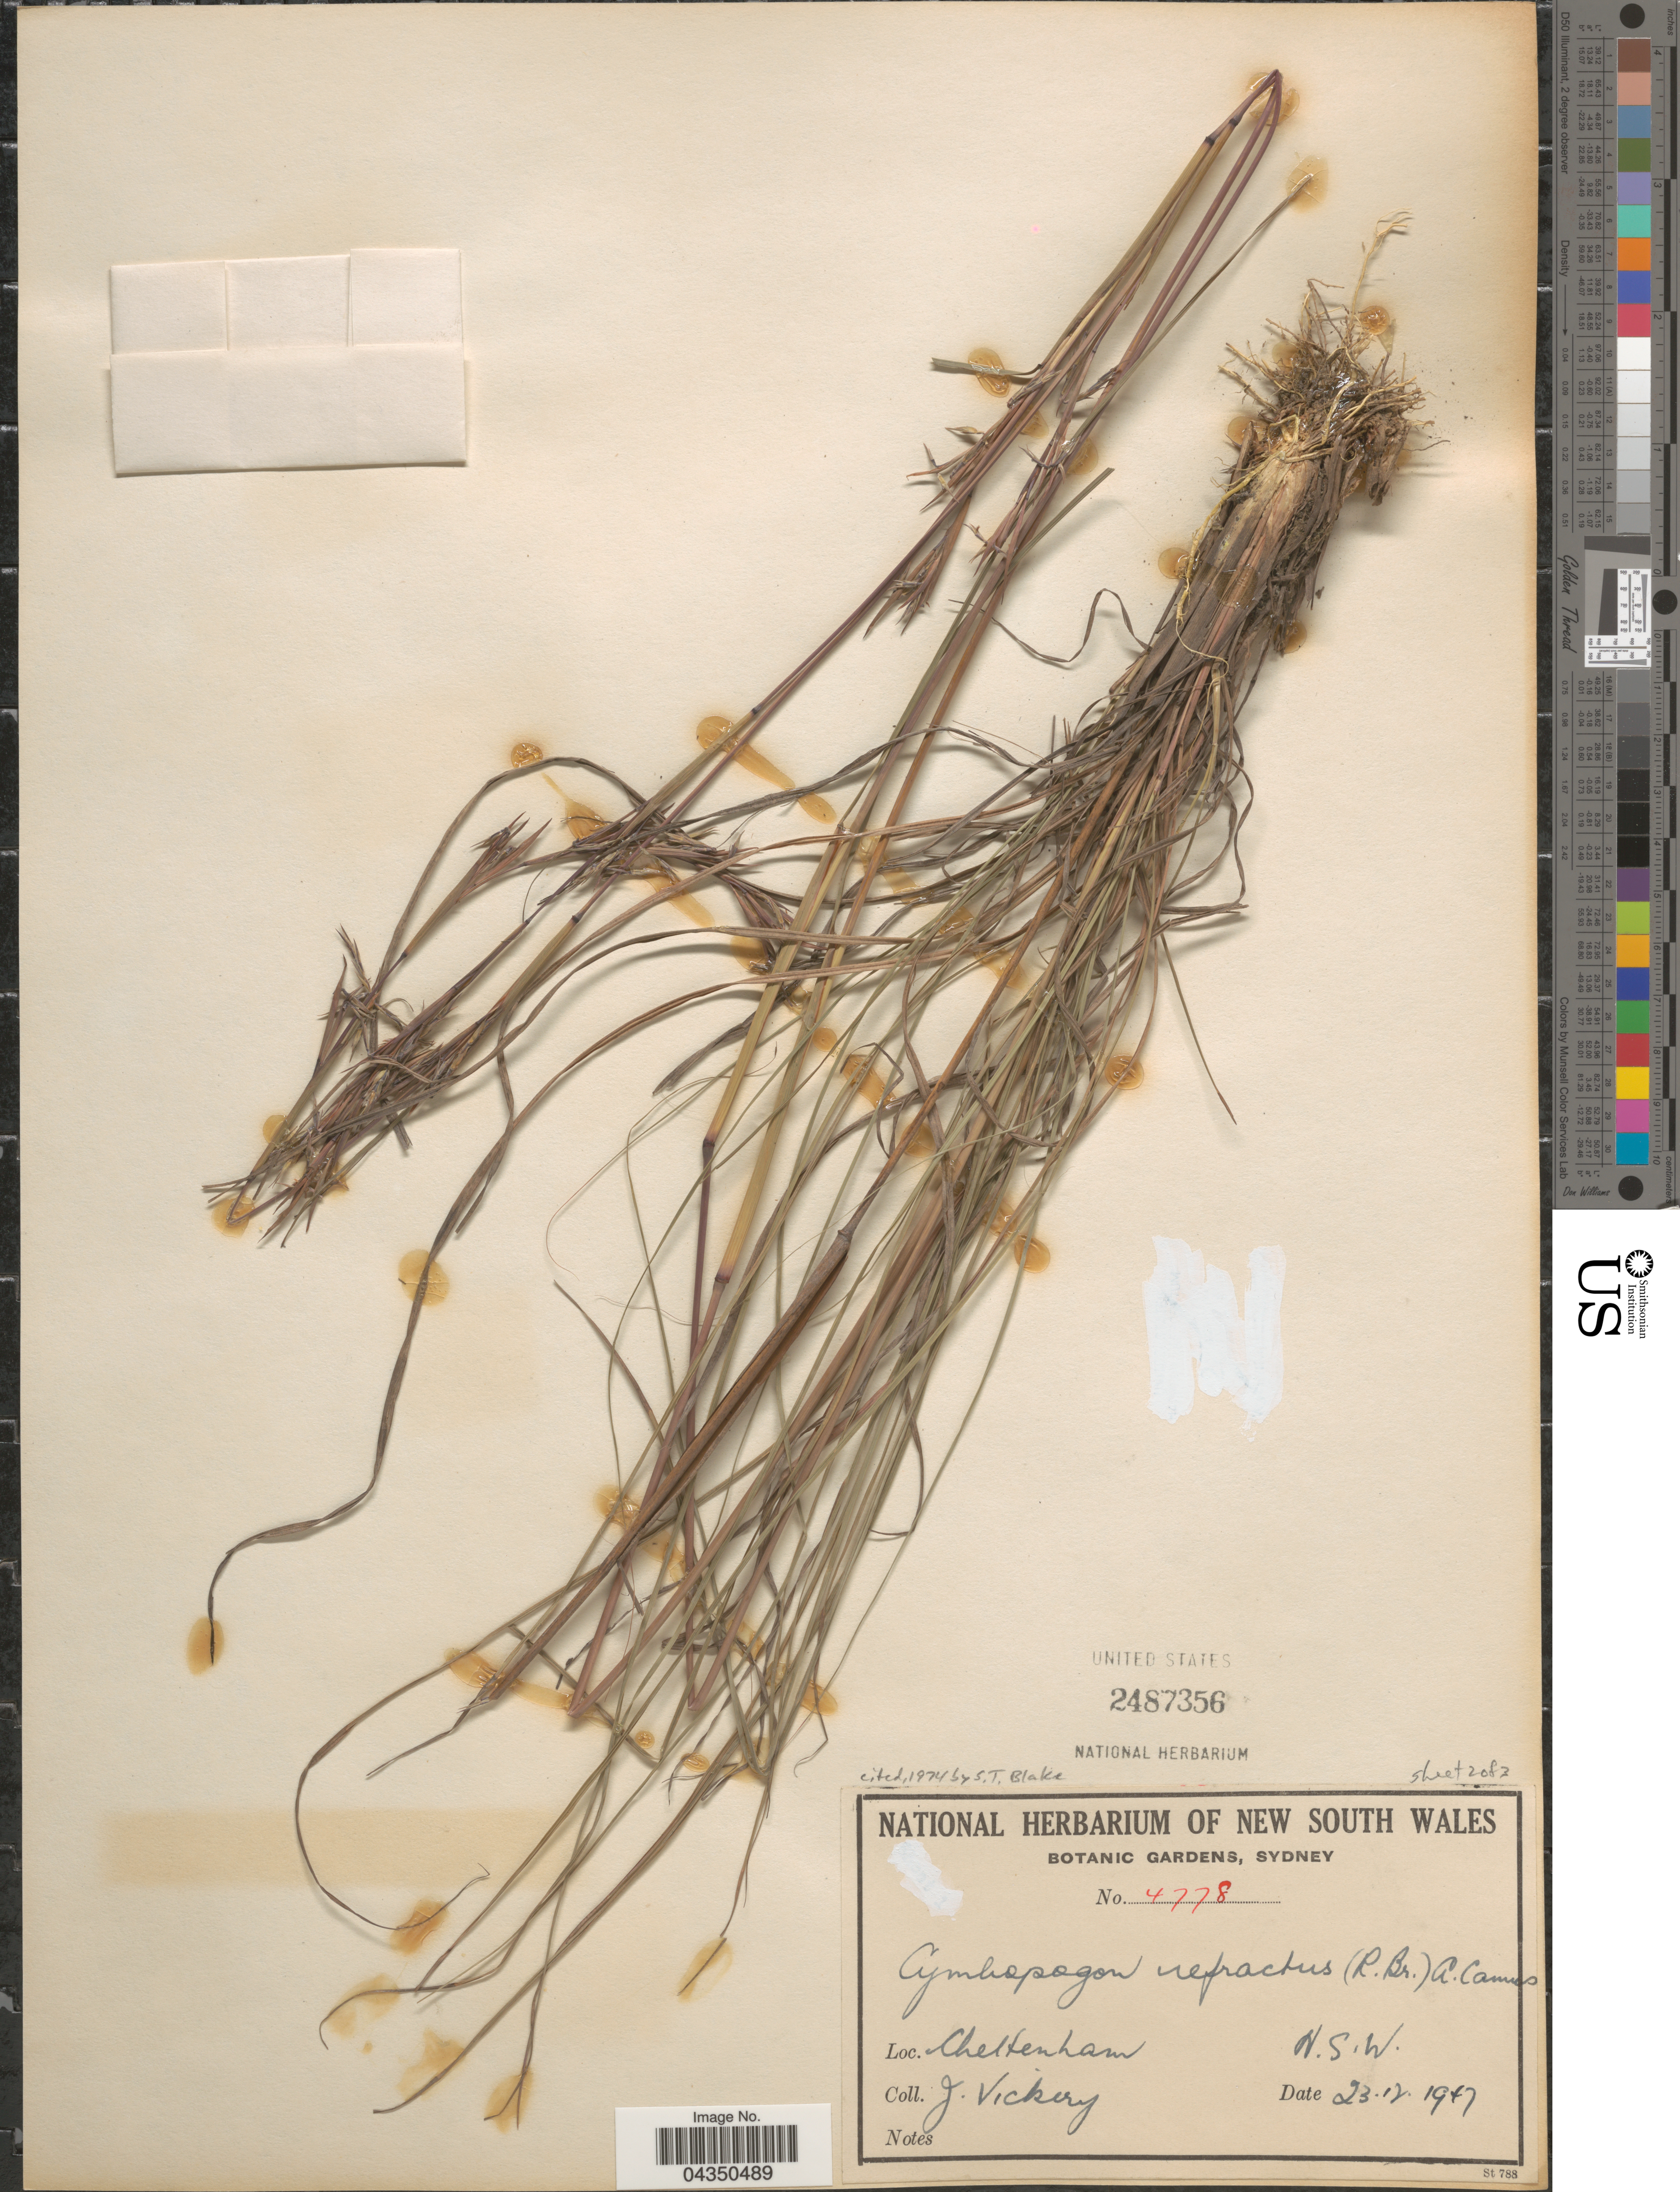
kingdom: Plantae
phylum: Tracheophyta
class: Liliopsida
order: Poales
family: Poaceae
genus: Cymbopogon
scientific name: Cymbopogon refractus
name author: (R. Br.) A. Camus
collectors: J. Vickery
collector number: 4778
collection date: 1947-12-23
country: Australia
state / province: New South Wales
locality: Cheltenham.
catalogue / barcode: US 2487356